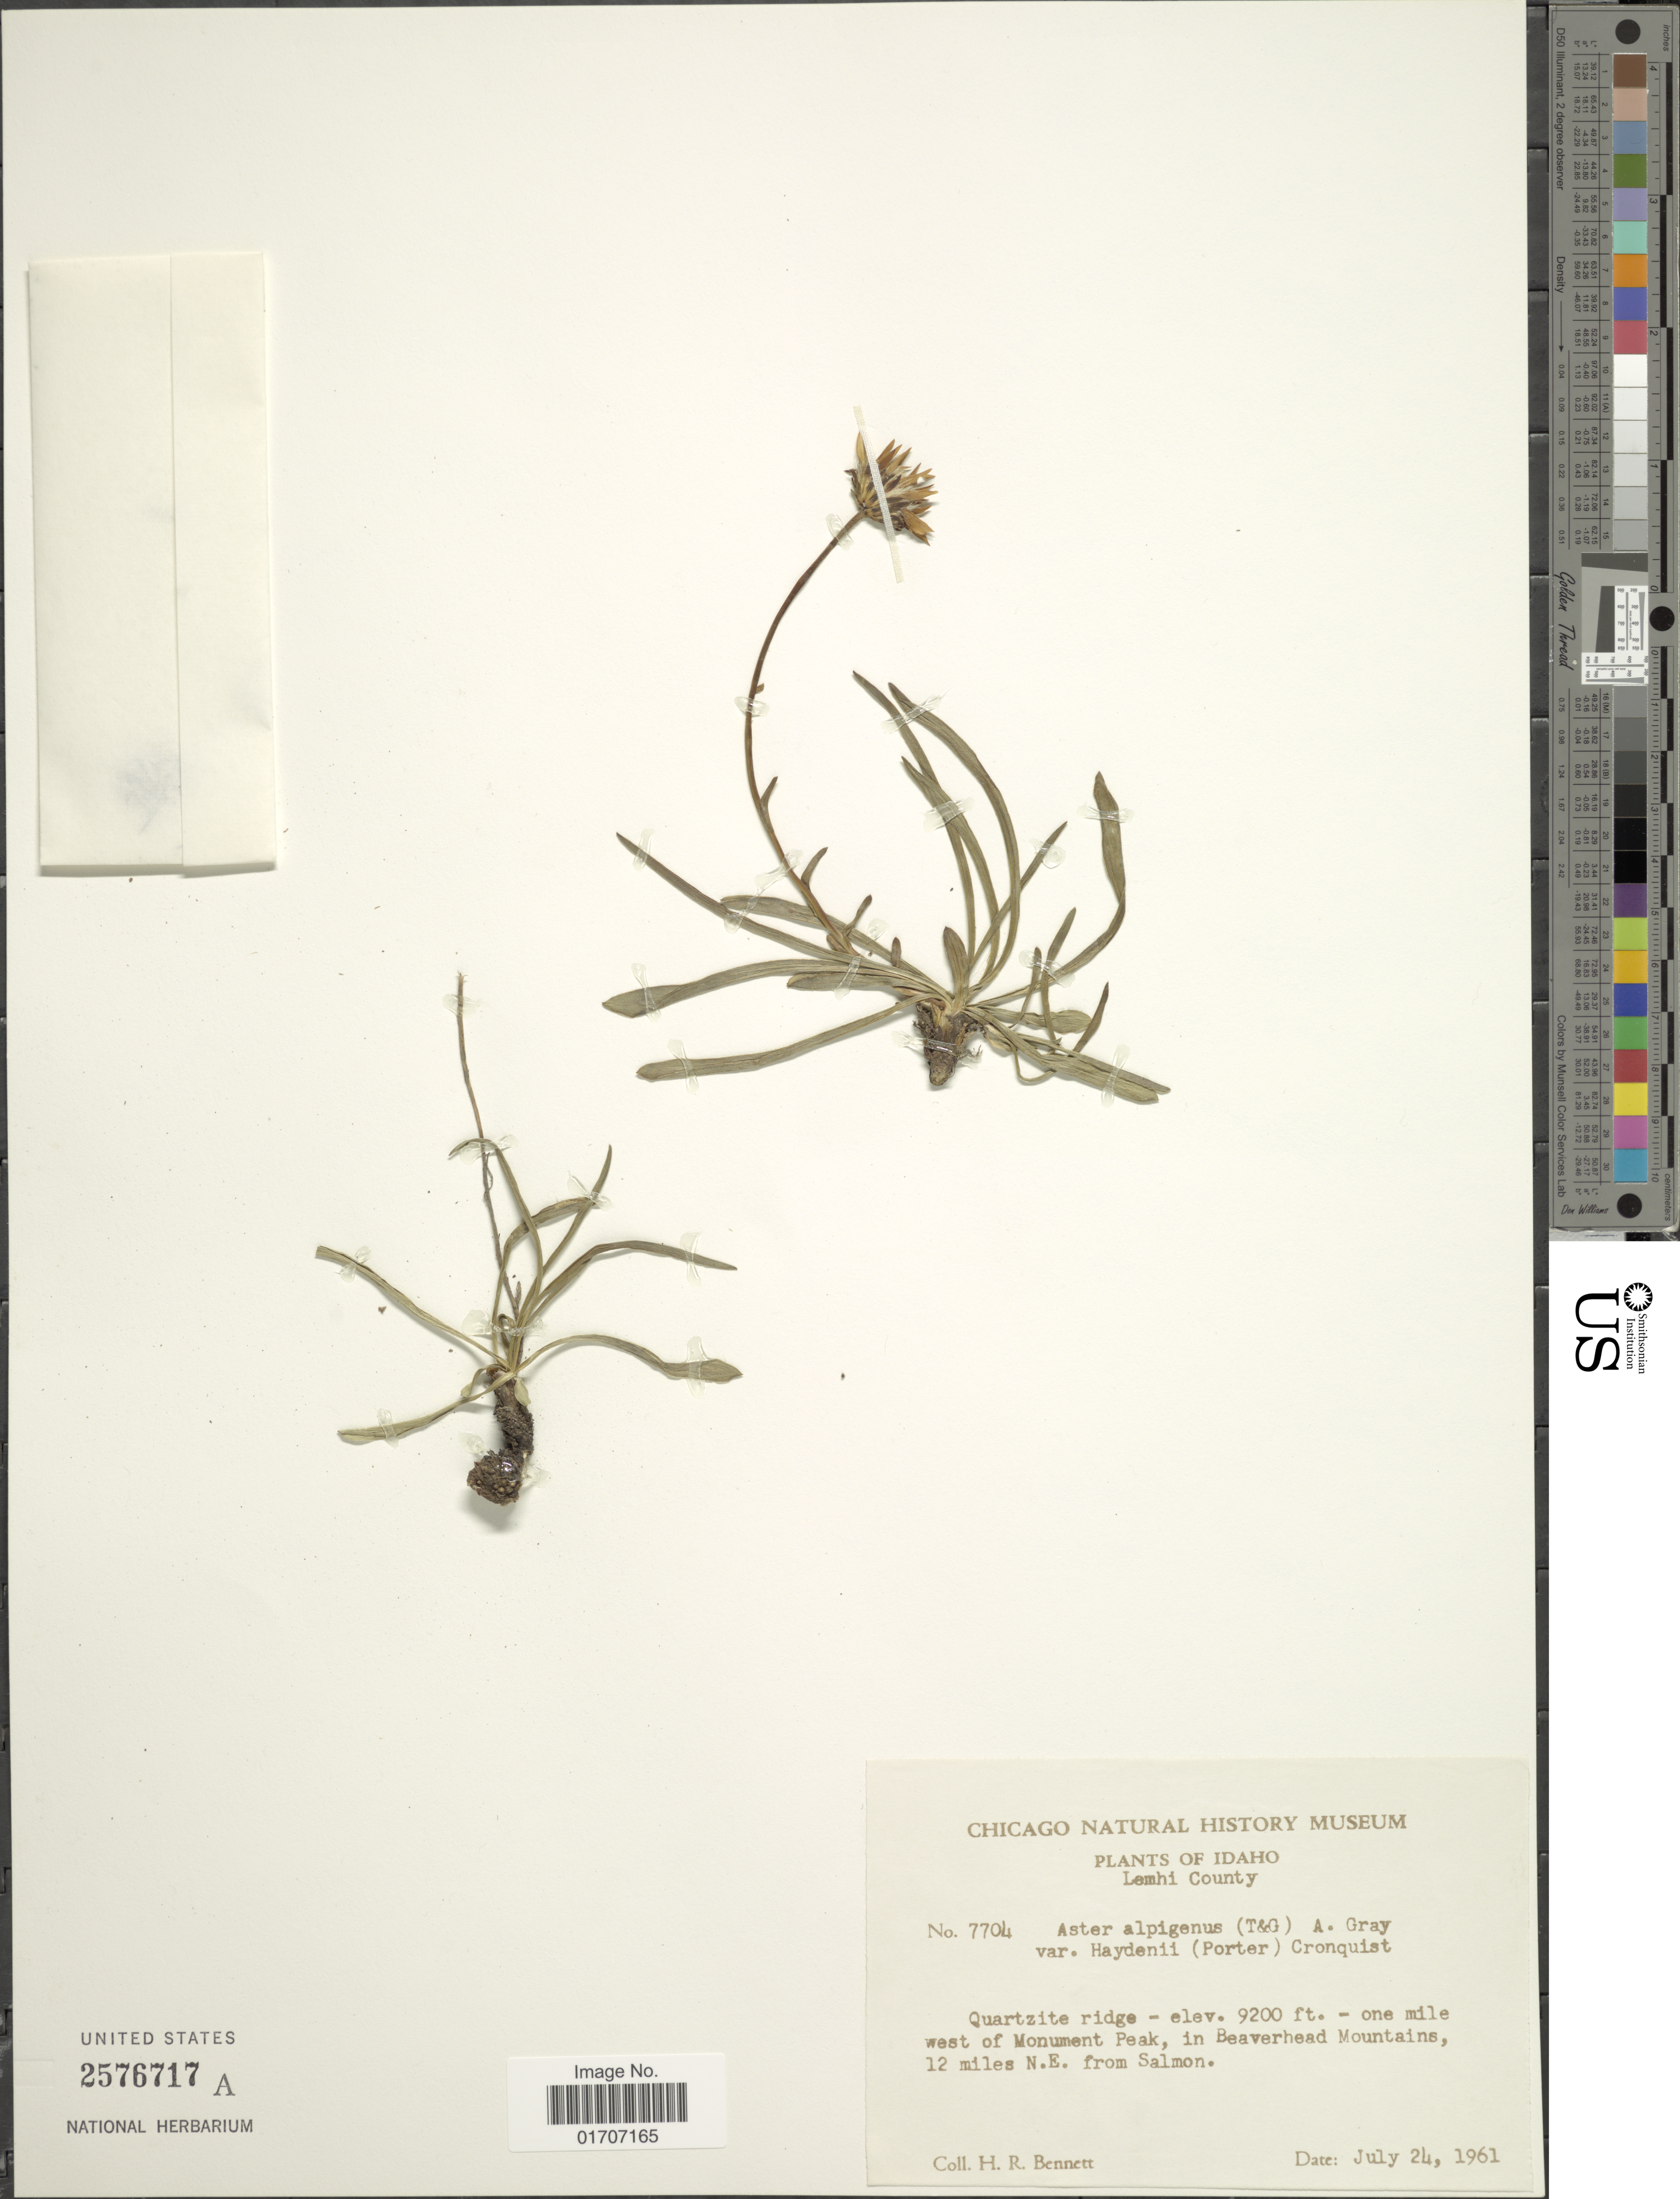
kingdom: Plantae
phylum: Tracheophyta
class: Magnoliopsida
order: Asterales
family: Asteraceae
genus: Oreostemma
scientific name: Oreostemma alpigenum var. haydenii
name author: (Porter) G.L. Nesom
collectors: H. R. Bennett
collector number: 7704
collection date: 1961-07-24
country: United States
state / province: Idaho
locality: Lemhi County, Quartzite ridge, one mile west of Monument Peak, in beaverhead Mountains, 12 miles N.E. from Salmon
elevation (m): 2804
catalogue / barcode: US 2576717A